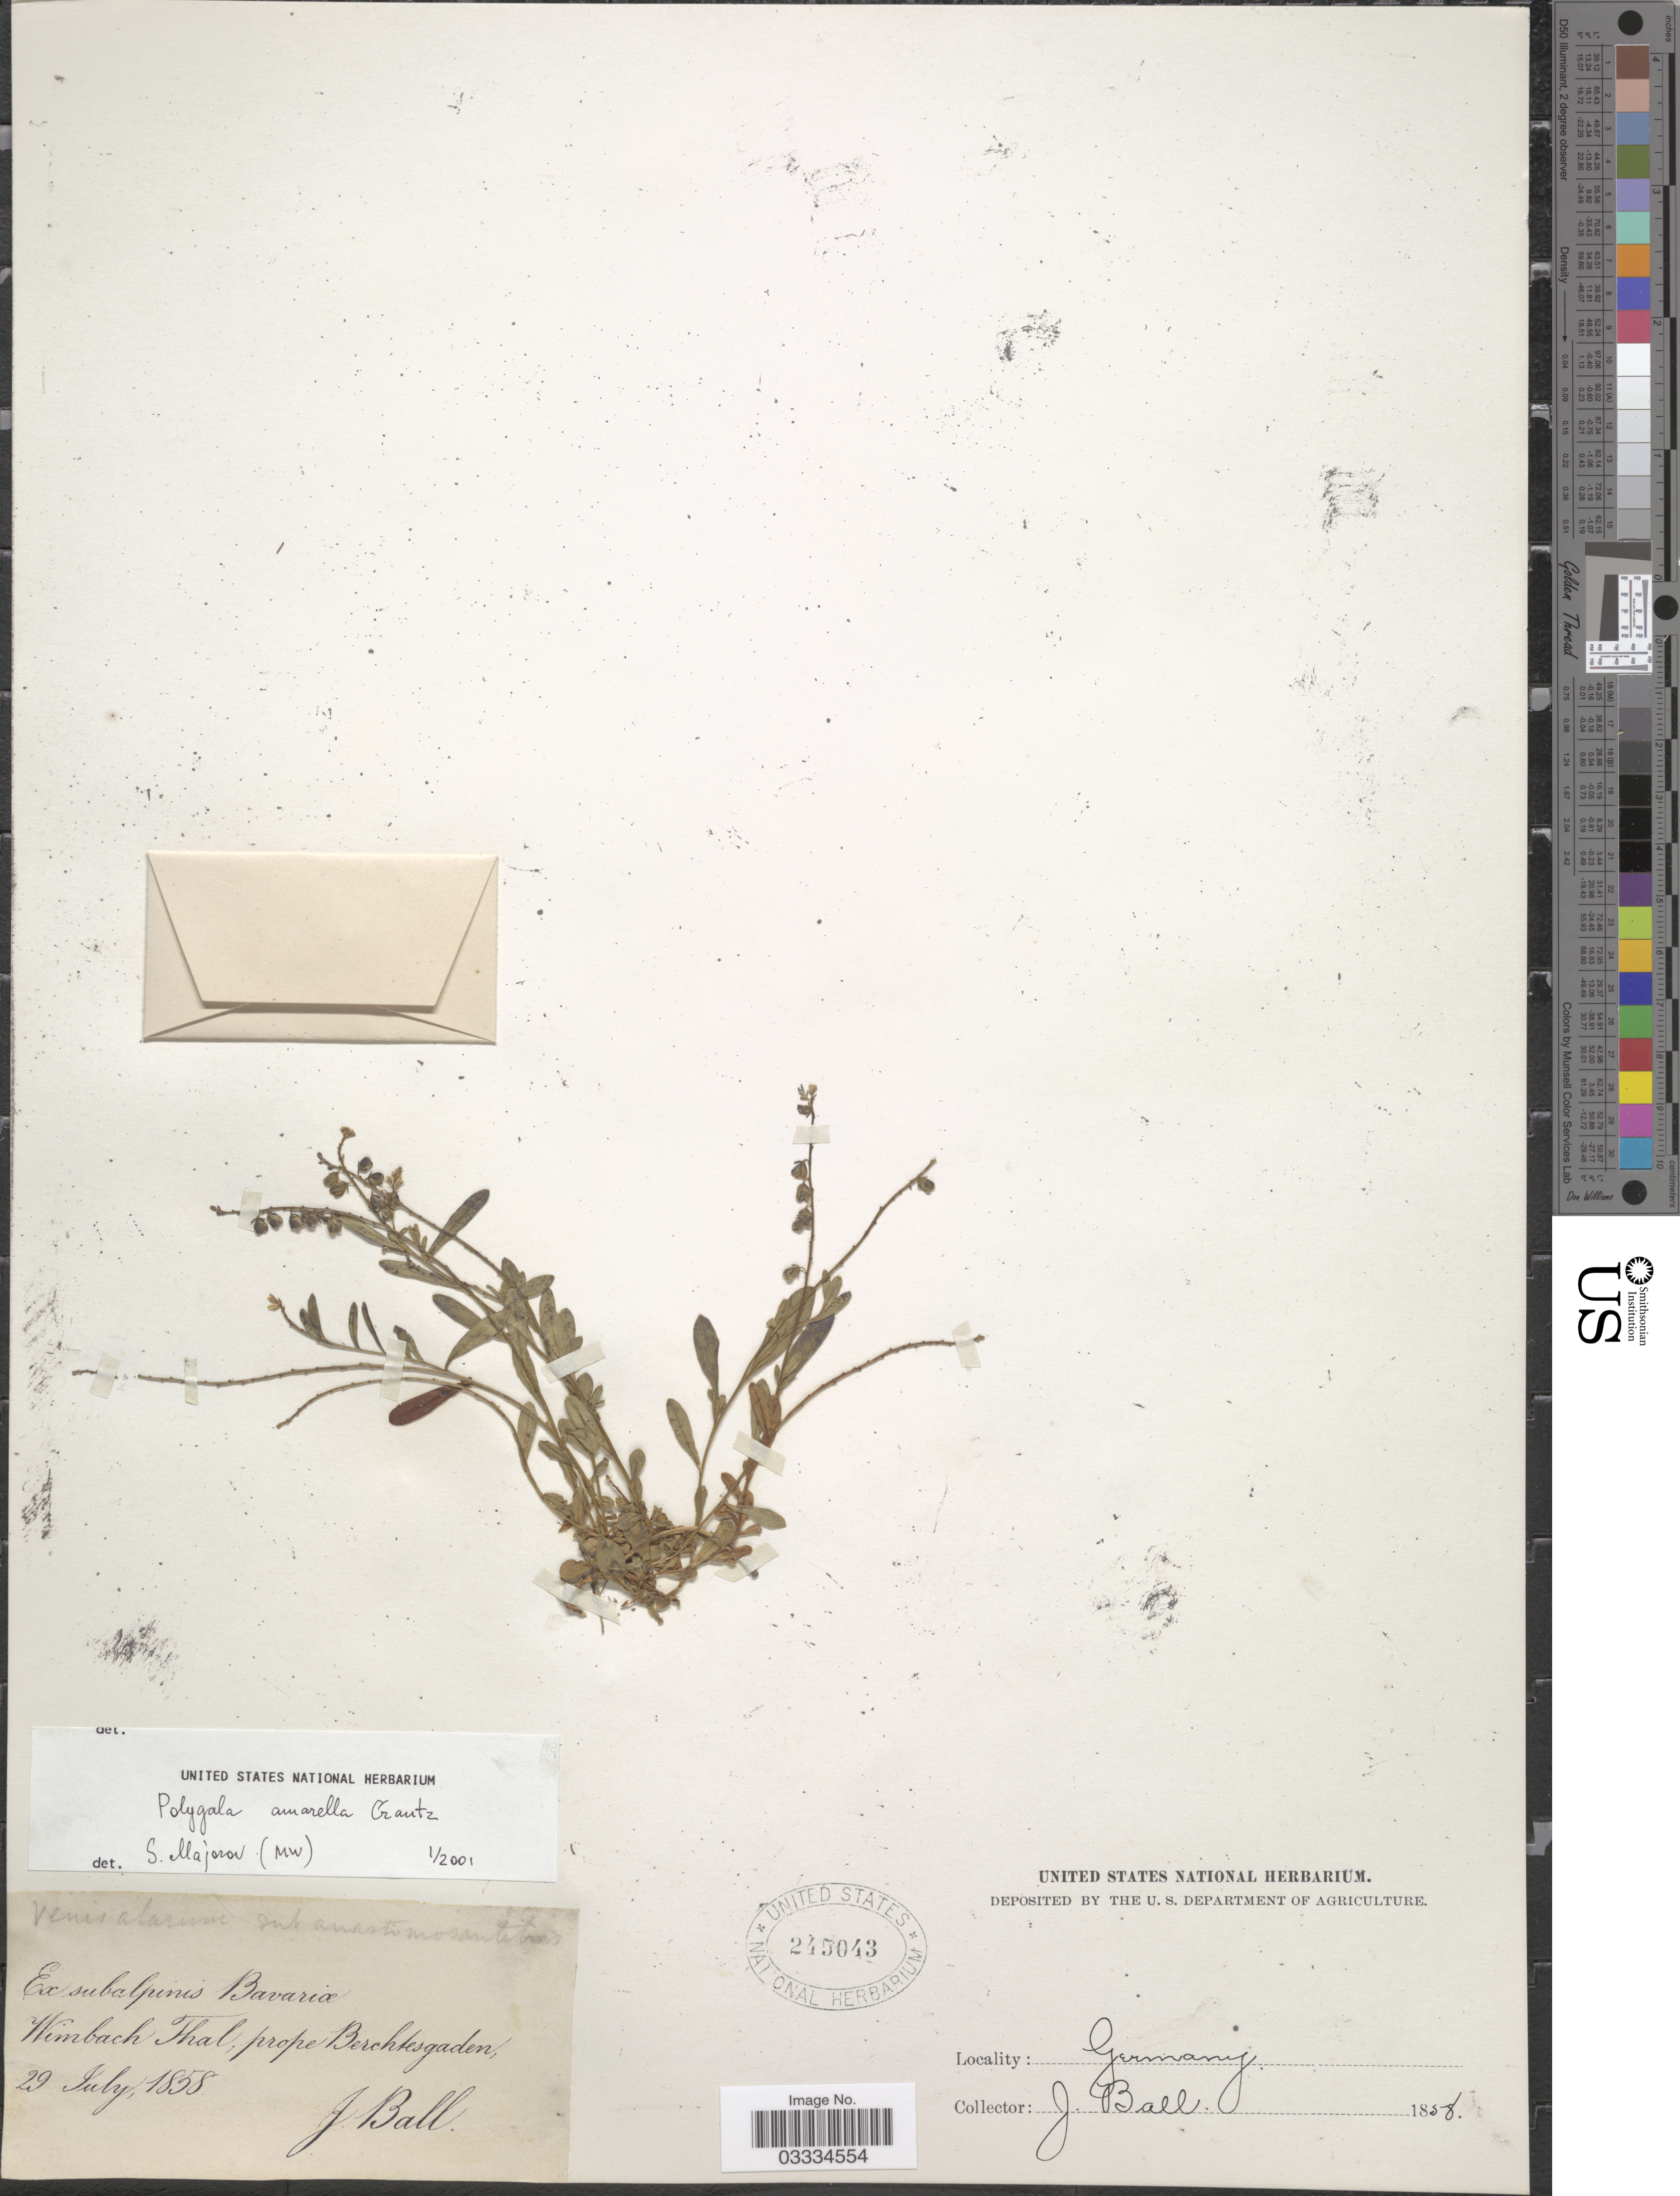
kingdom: Plantae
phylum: Tracheophyta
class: Magnoliopsida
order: Fabales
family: Polygalaceae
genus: Polygala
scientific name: Polygala amarella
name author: Crantz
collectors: J. Ball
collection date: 1858-07-29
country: Germany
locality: Wimbach Thal, prope Berchtesgaden.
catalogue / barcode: US 245043